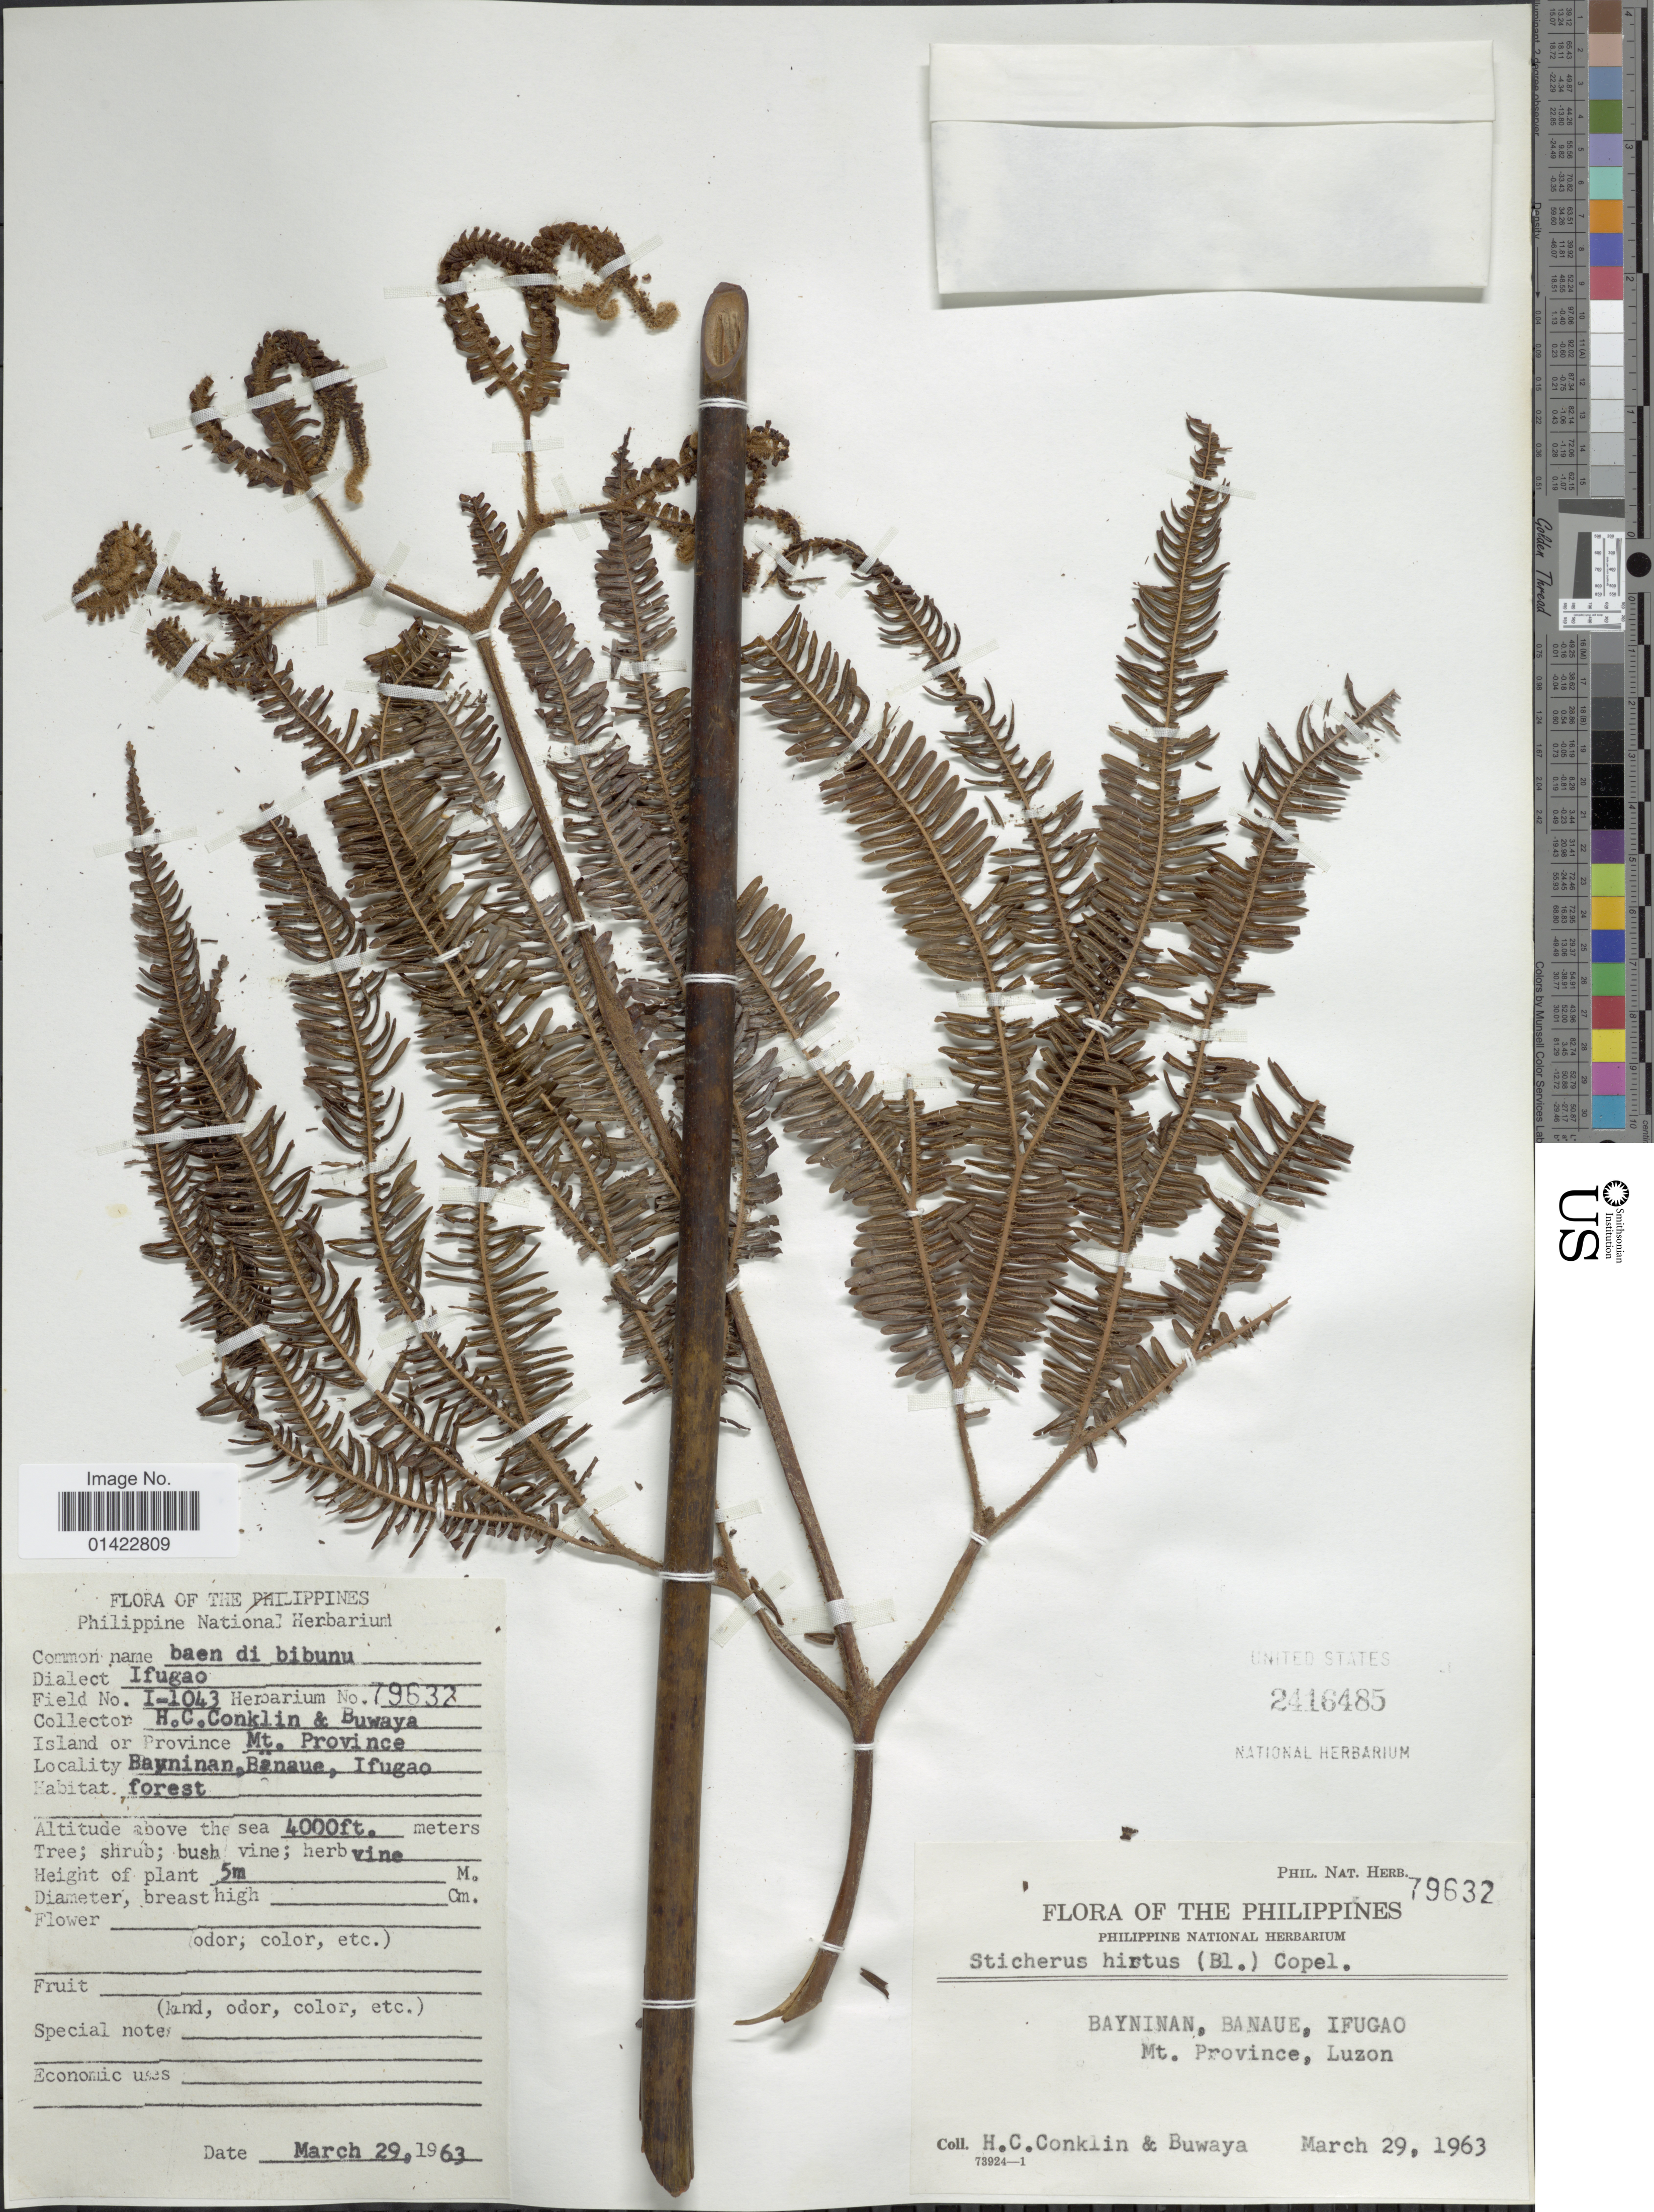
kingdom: Plantae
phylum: Tracheophyta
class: Polypodiopsida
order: Gleicheniales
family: Gleicheniaceae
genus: Sticherus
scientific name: Sticherus hirtus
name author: (Blume) Ching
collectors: H. Conklin & -. Buwaya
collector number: Phil. Nat. Herb. 79632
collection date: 1963-03-29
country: Philippines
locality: Bayninan, Banaue, Ifugao. Mt. Province, Luzon.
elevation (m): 1219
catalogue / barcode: US 2416485